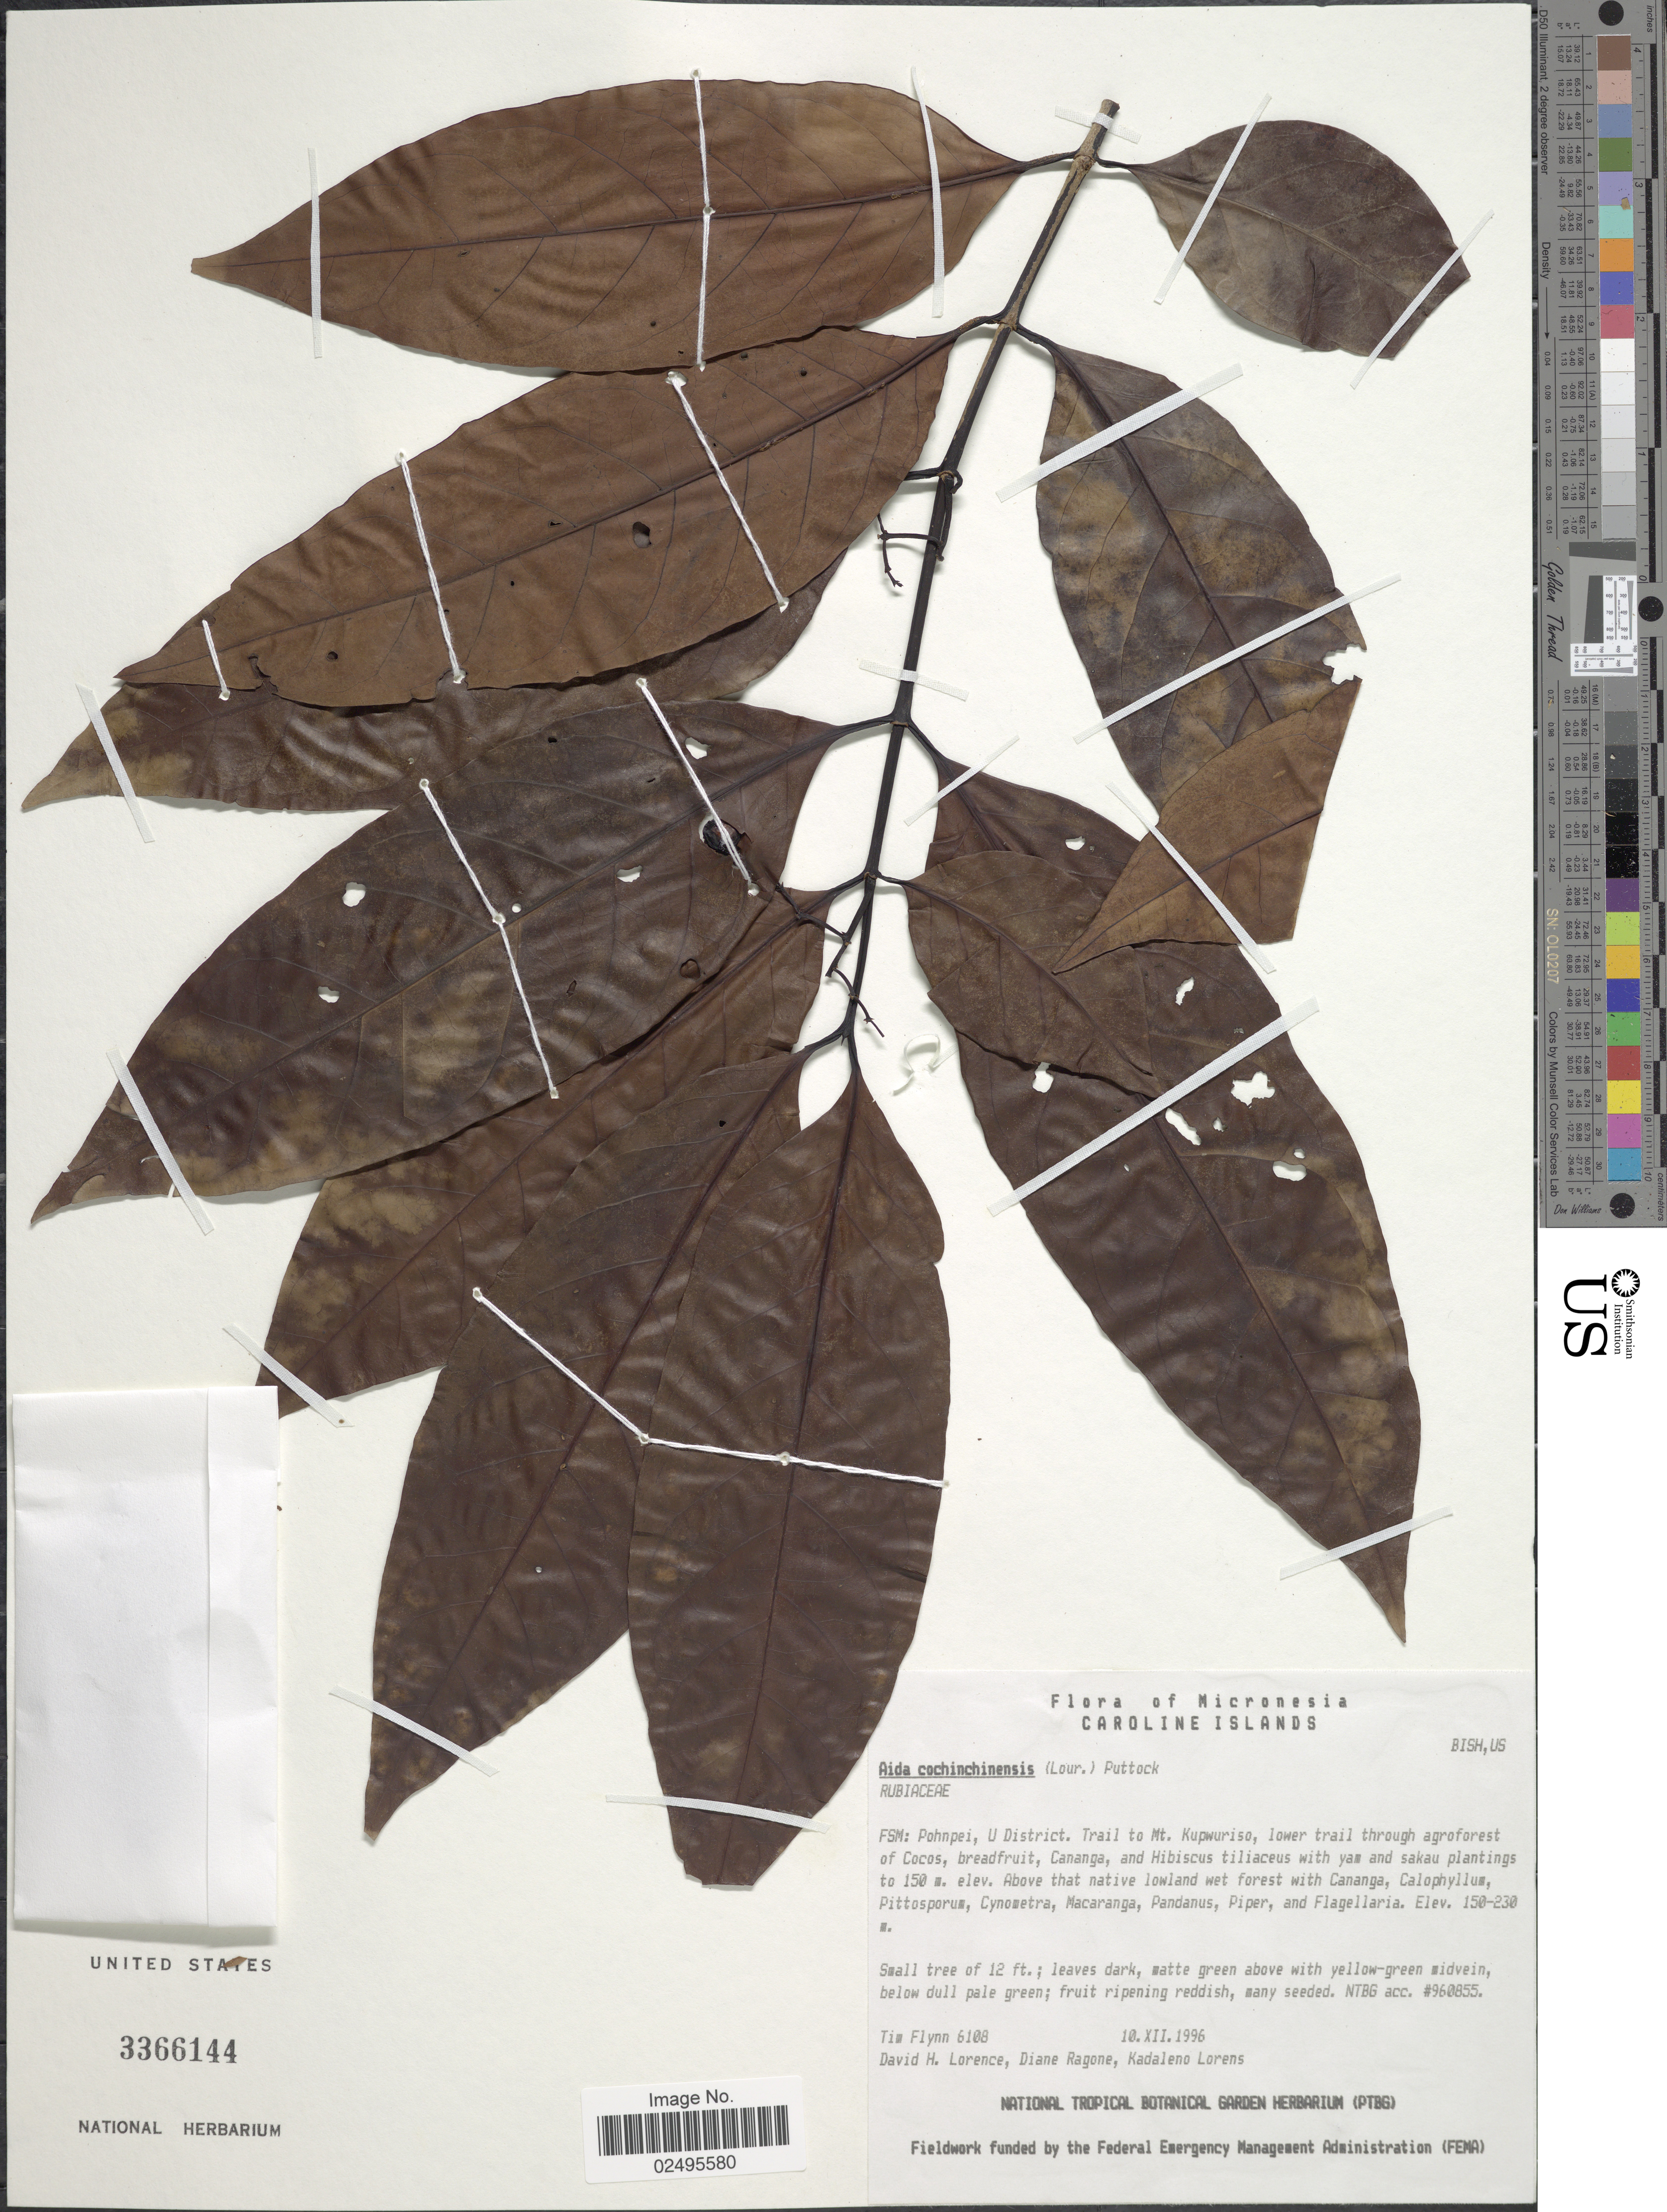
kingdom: Plantae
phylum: Tracheophyta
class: Magnoliopsida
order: Gentianales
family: Rubiaceae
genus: Aidia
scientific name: Aidia graeffei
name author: (Reinecke) Tirveng.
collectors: T. Flynn, D. Lorence, D. Ragone & K. Lorens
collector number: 6108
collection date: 1996-12-10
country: Micronesia, Federated States of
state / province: Pohnpei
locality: Caroline Islands. FSM: U. District. Trail to Mt. Kupwuriso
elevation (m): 150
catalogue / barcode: US 3366144